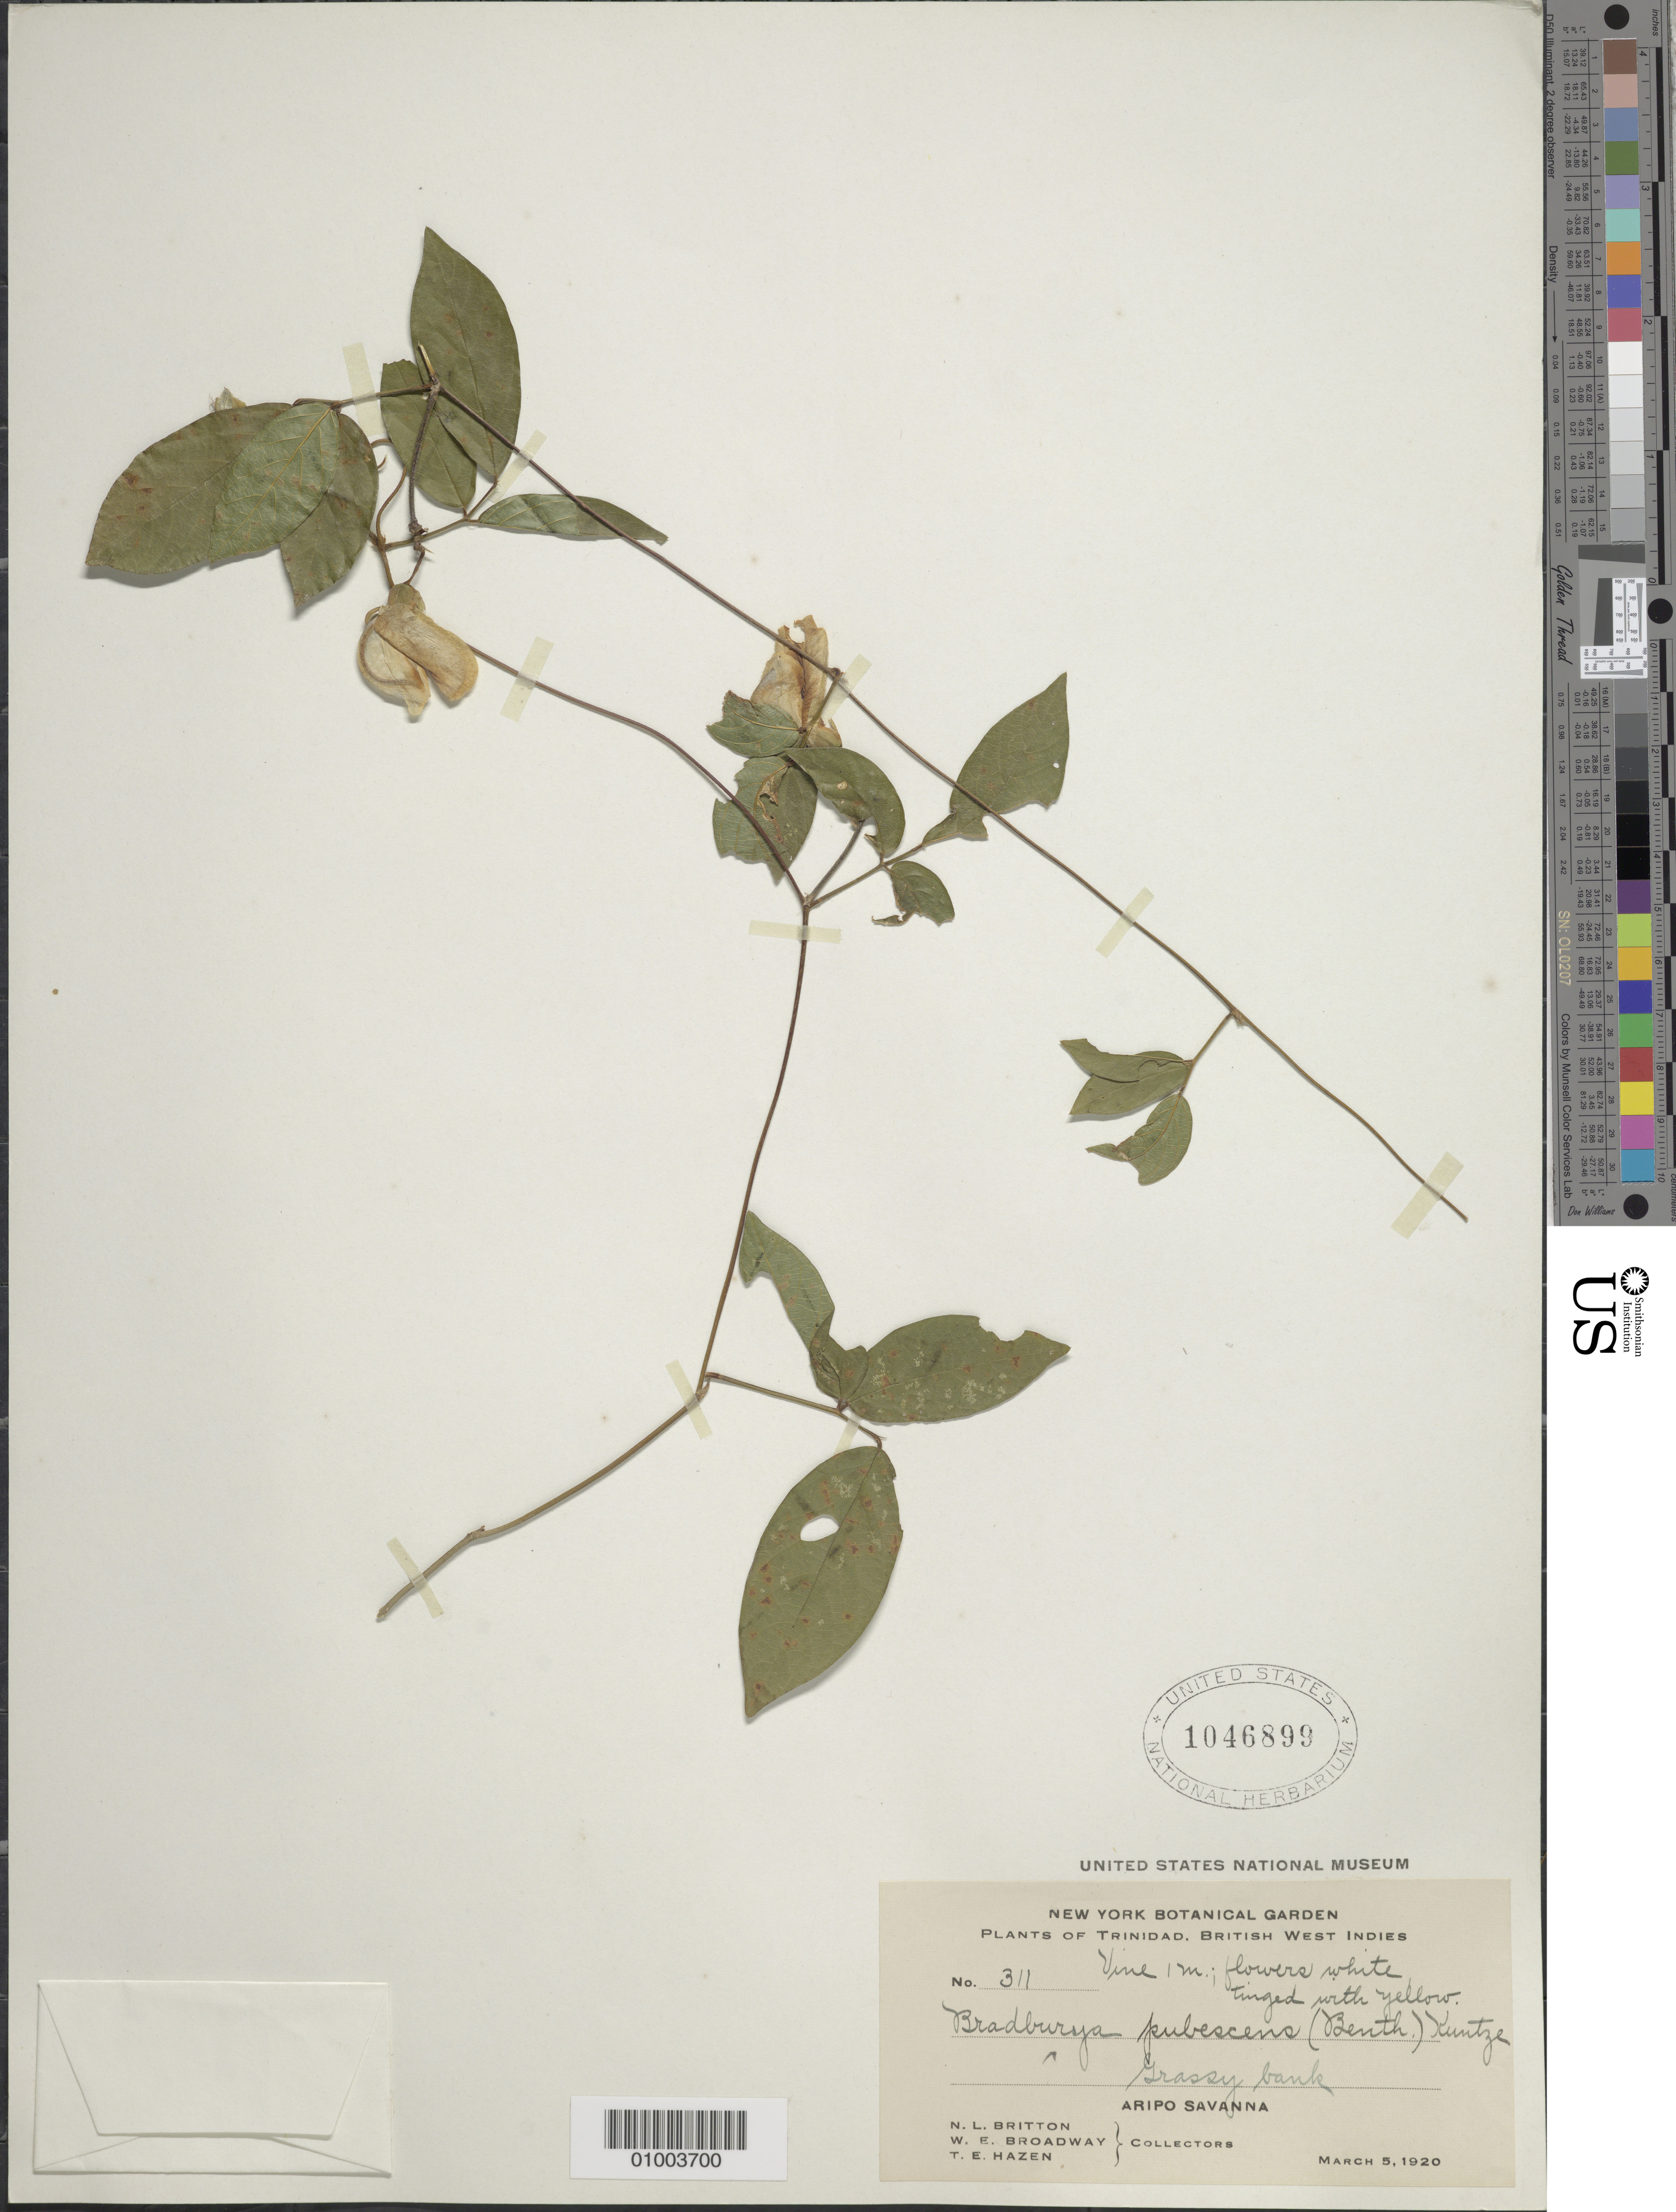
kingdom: Plantae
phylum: Tracheophyta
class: Magnoliopsida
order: Fabales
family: Fabaceae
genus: Centrosema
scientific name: Centrosema pubescens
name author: Benth.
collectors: N. Britton, W. E. Broadway & T. E. Hazen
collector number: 311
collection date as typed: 05 Mar 1920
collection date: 1920-03-05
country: Trinidad and Tobago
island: Trinidad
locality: Grassy bank. Aripo Savanna. Vine 1m; flowers white tinged with yellow.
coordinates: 0 N, 0 E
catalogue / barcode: US 1046899